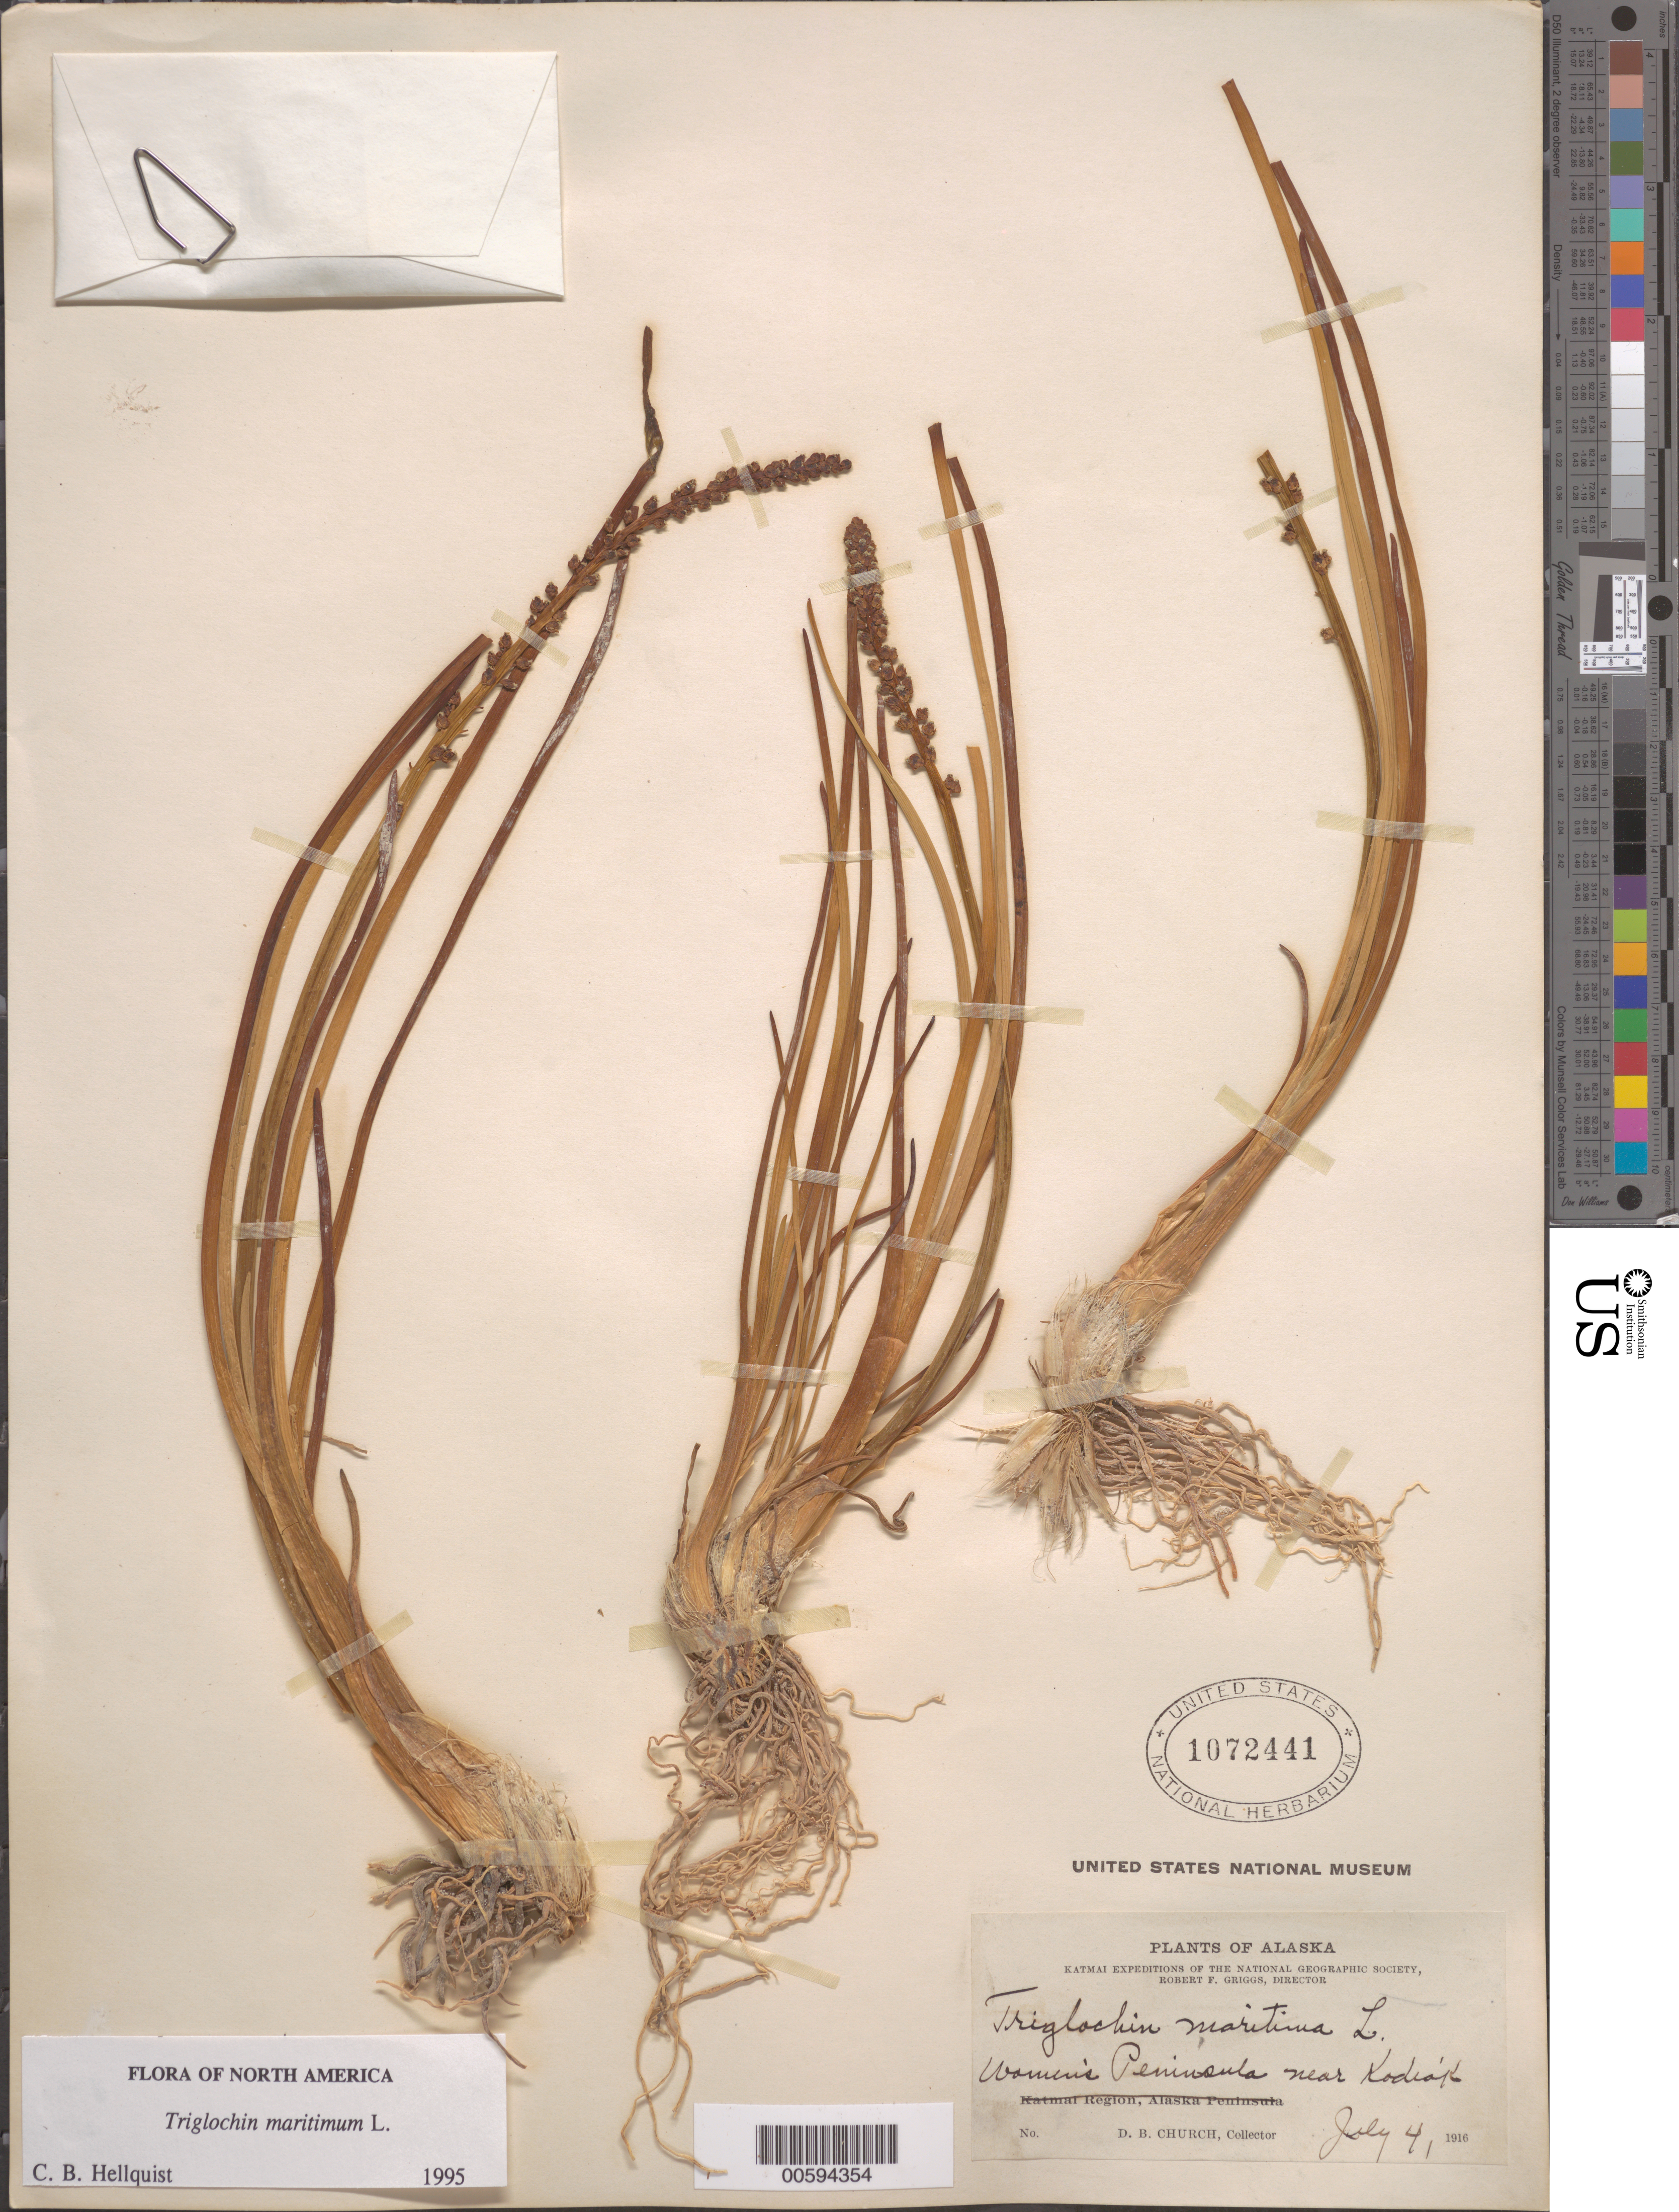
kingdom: Plantae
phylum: Tracheophyta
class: Liliopsida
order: Alismatales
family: Juncaginaceae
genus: Triglochin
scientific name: Triglochin maritima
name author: L.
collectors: D. Church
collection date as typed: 04 Jul 1916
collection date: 1916-07-04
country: United States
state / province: Alaska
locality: Women's Peninsula near Kodiak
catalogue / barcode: US 1072441